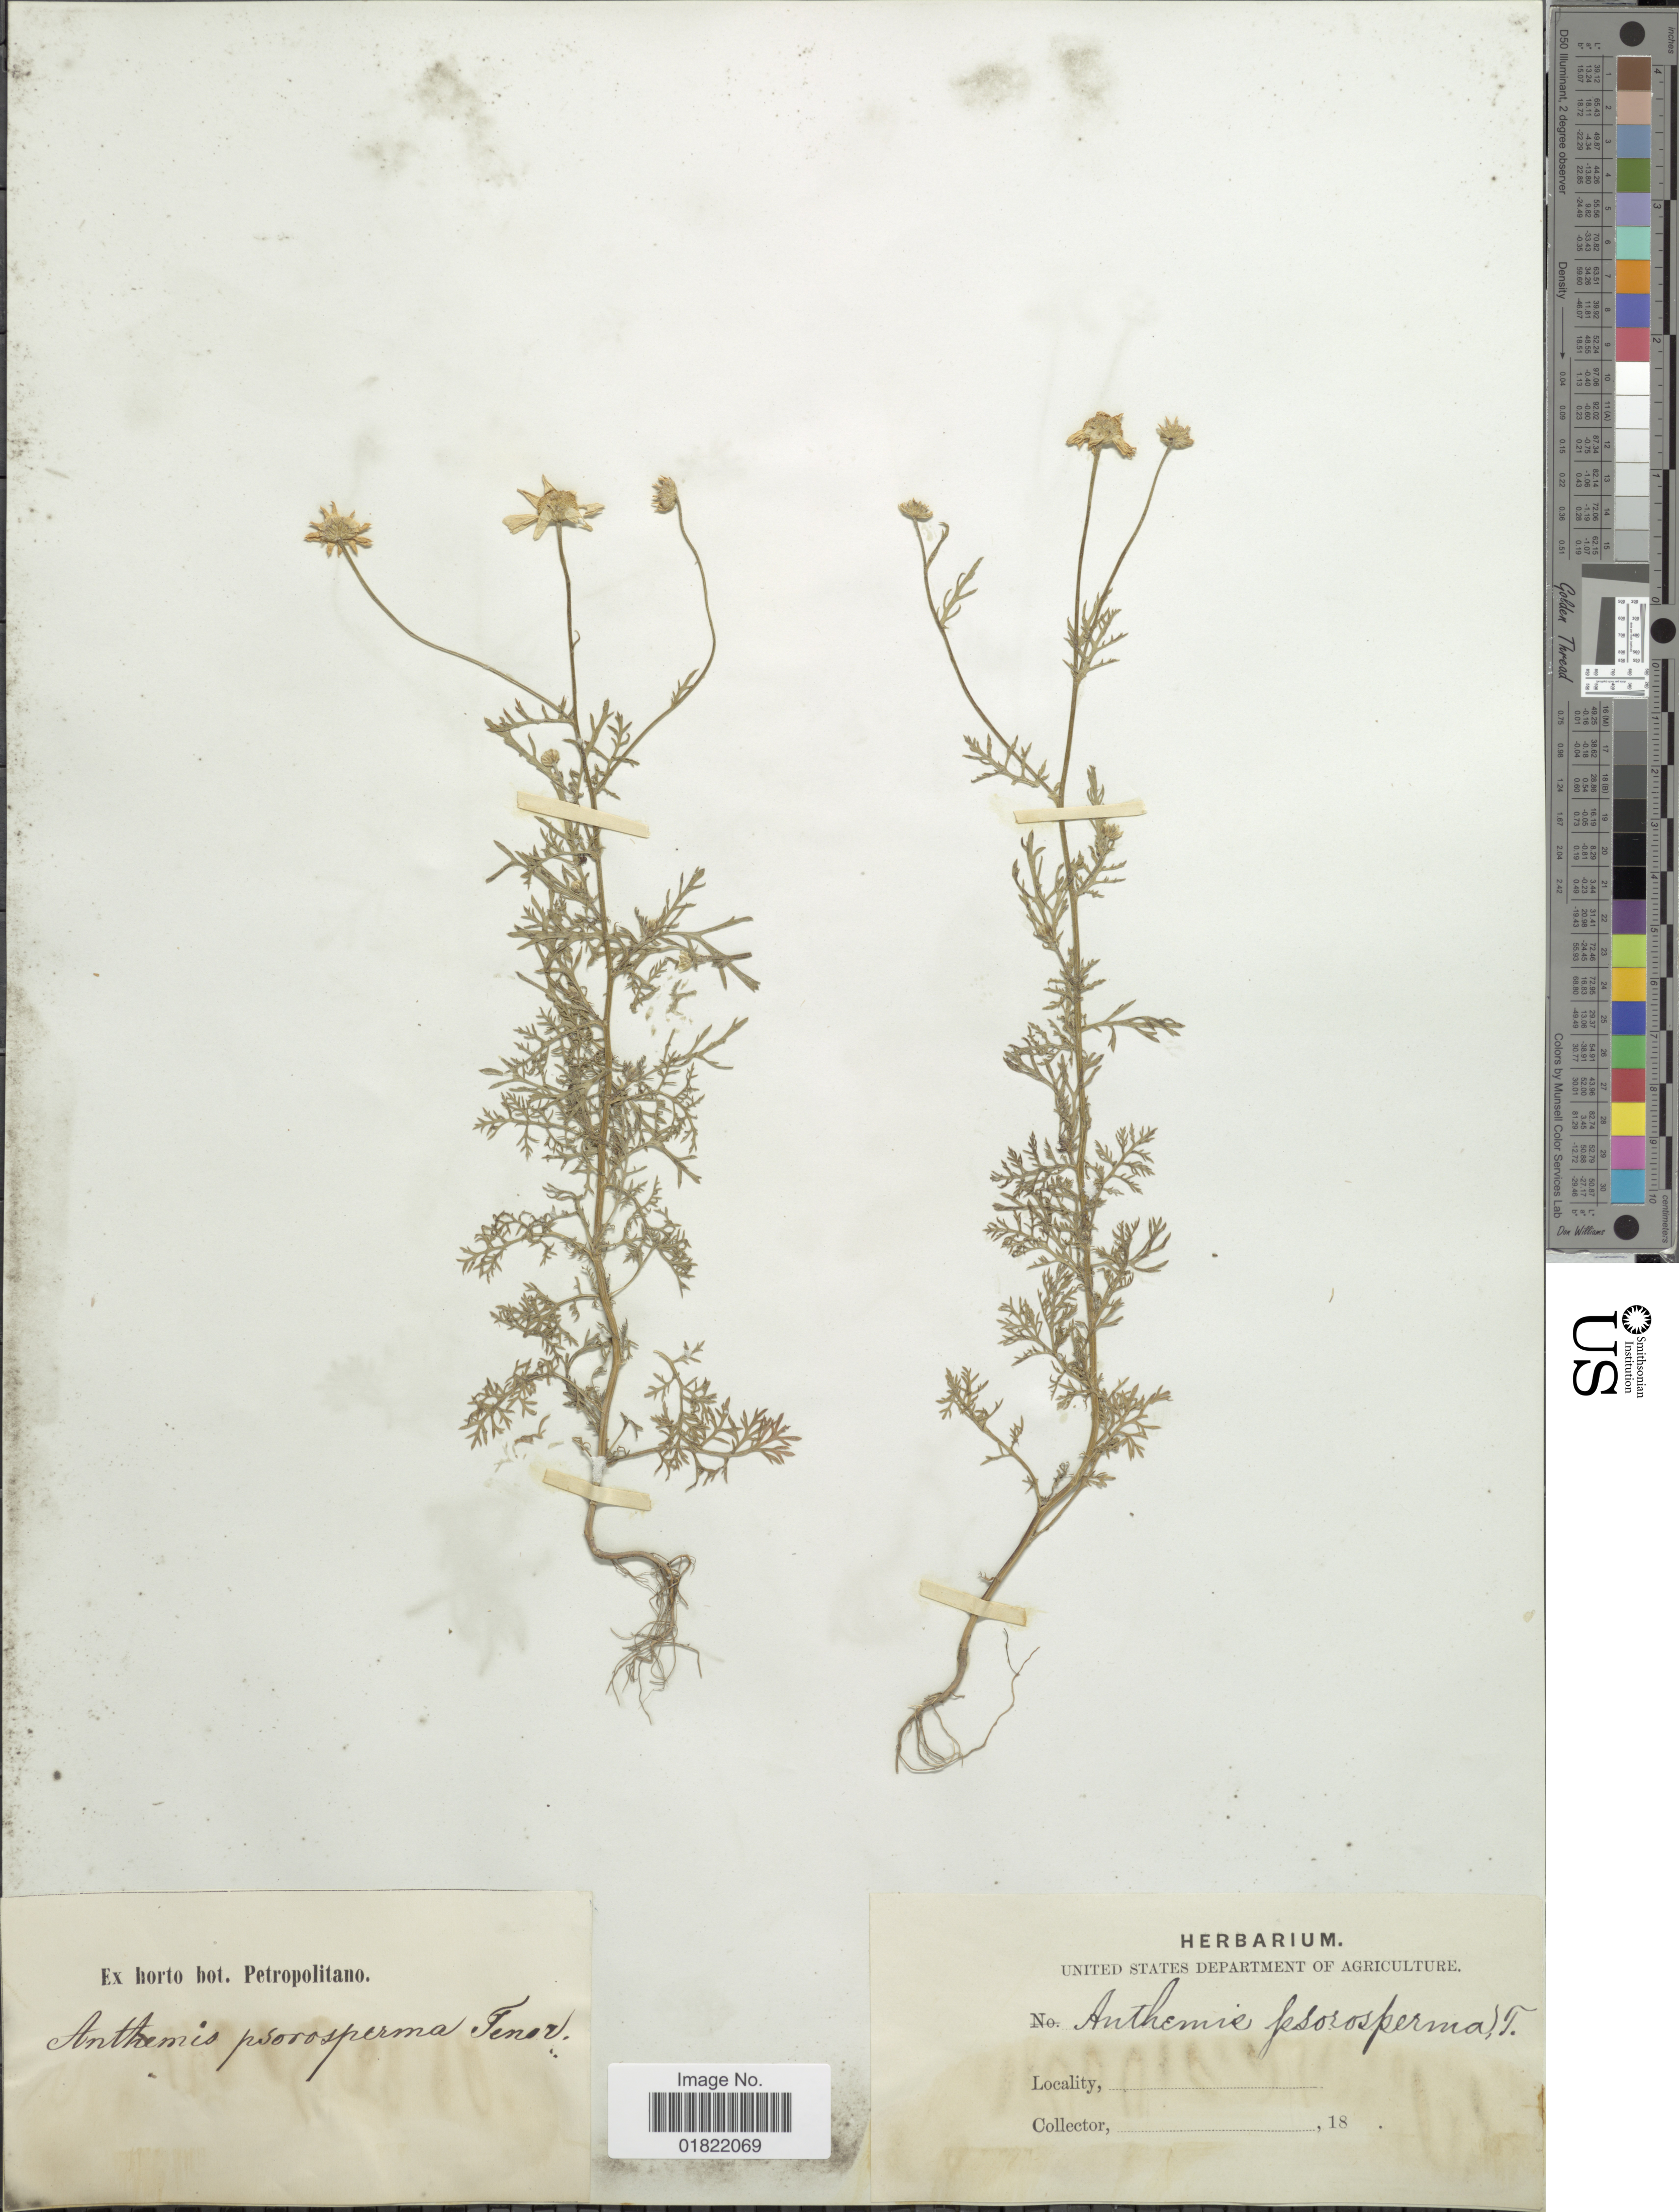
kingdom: Plantae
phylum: Tracheophyta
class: Magnoliopsida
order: Asterales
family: Asteraceae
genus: Anthemis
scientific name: Anthemis psorosperma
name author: Ten.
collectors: ex Horto Bot. Petropolitano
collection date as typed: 18